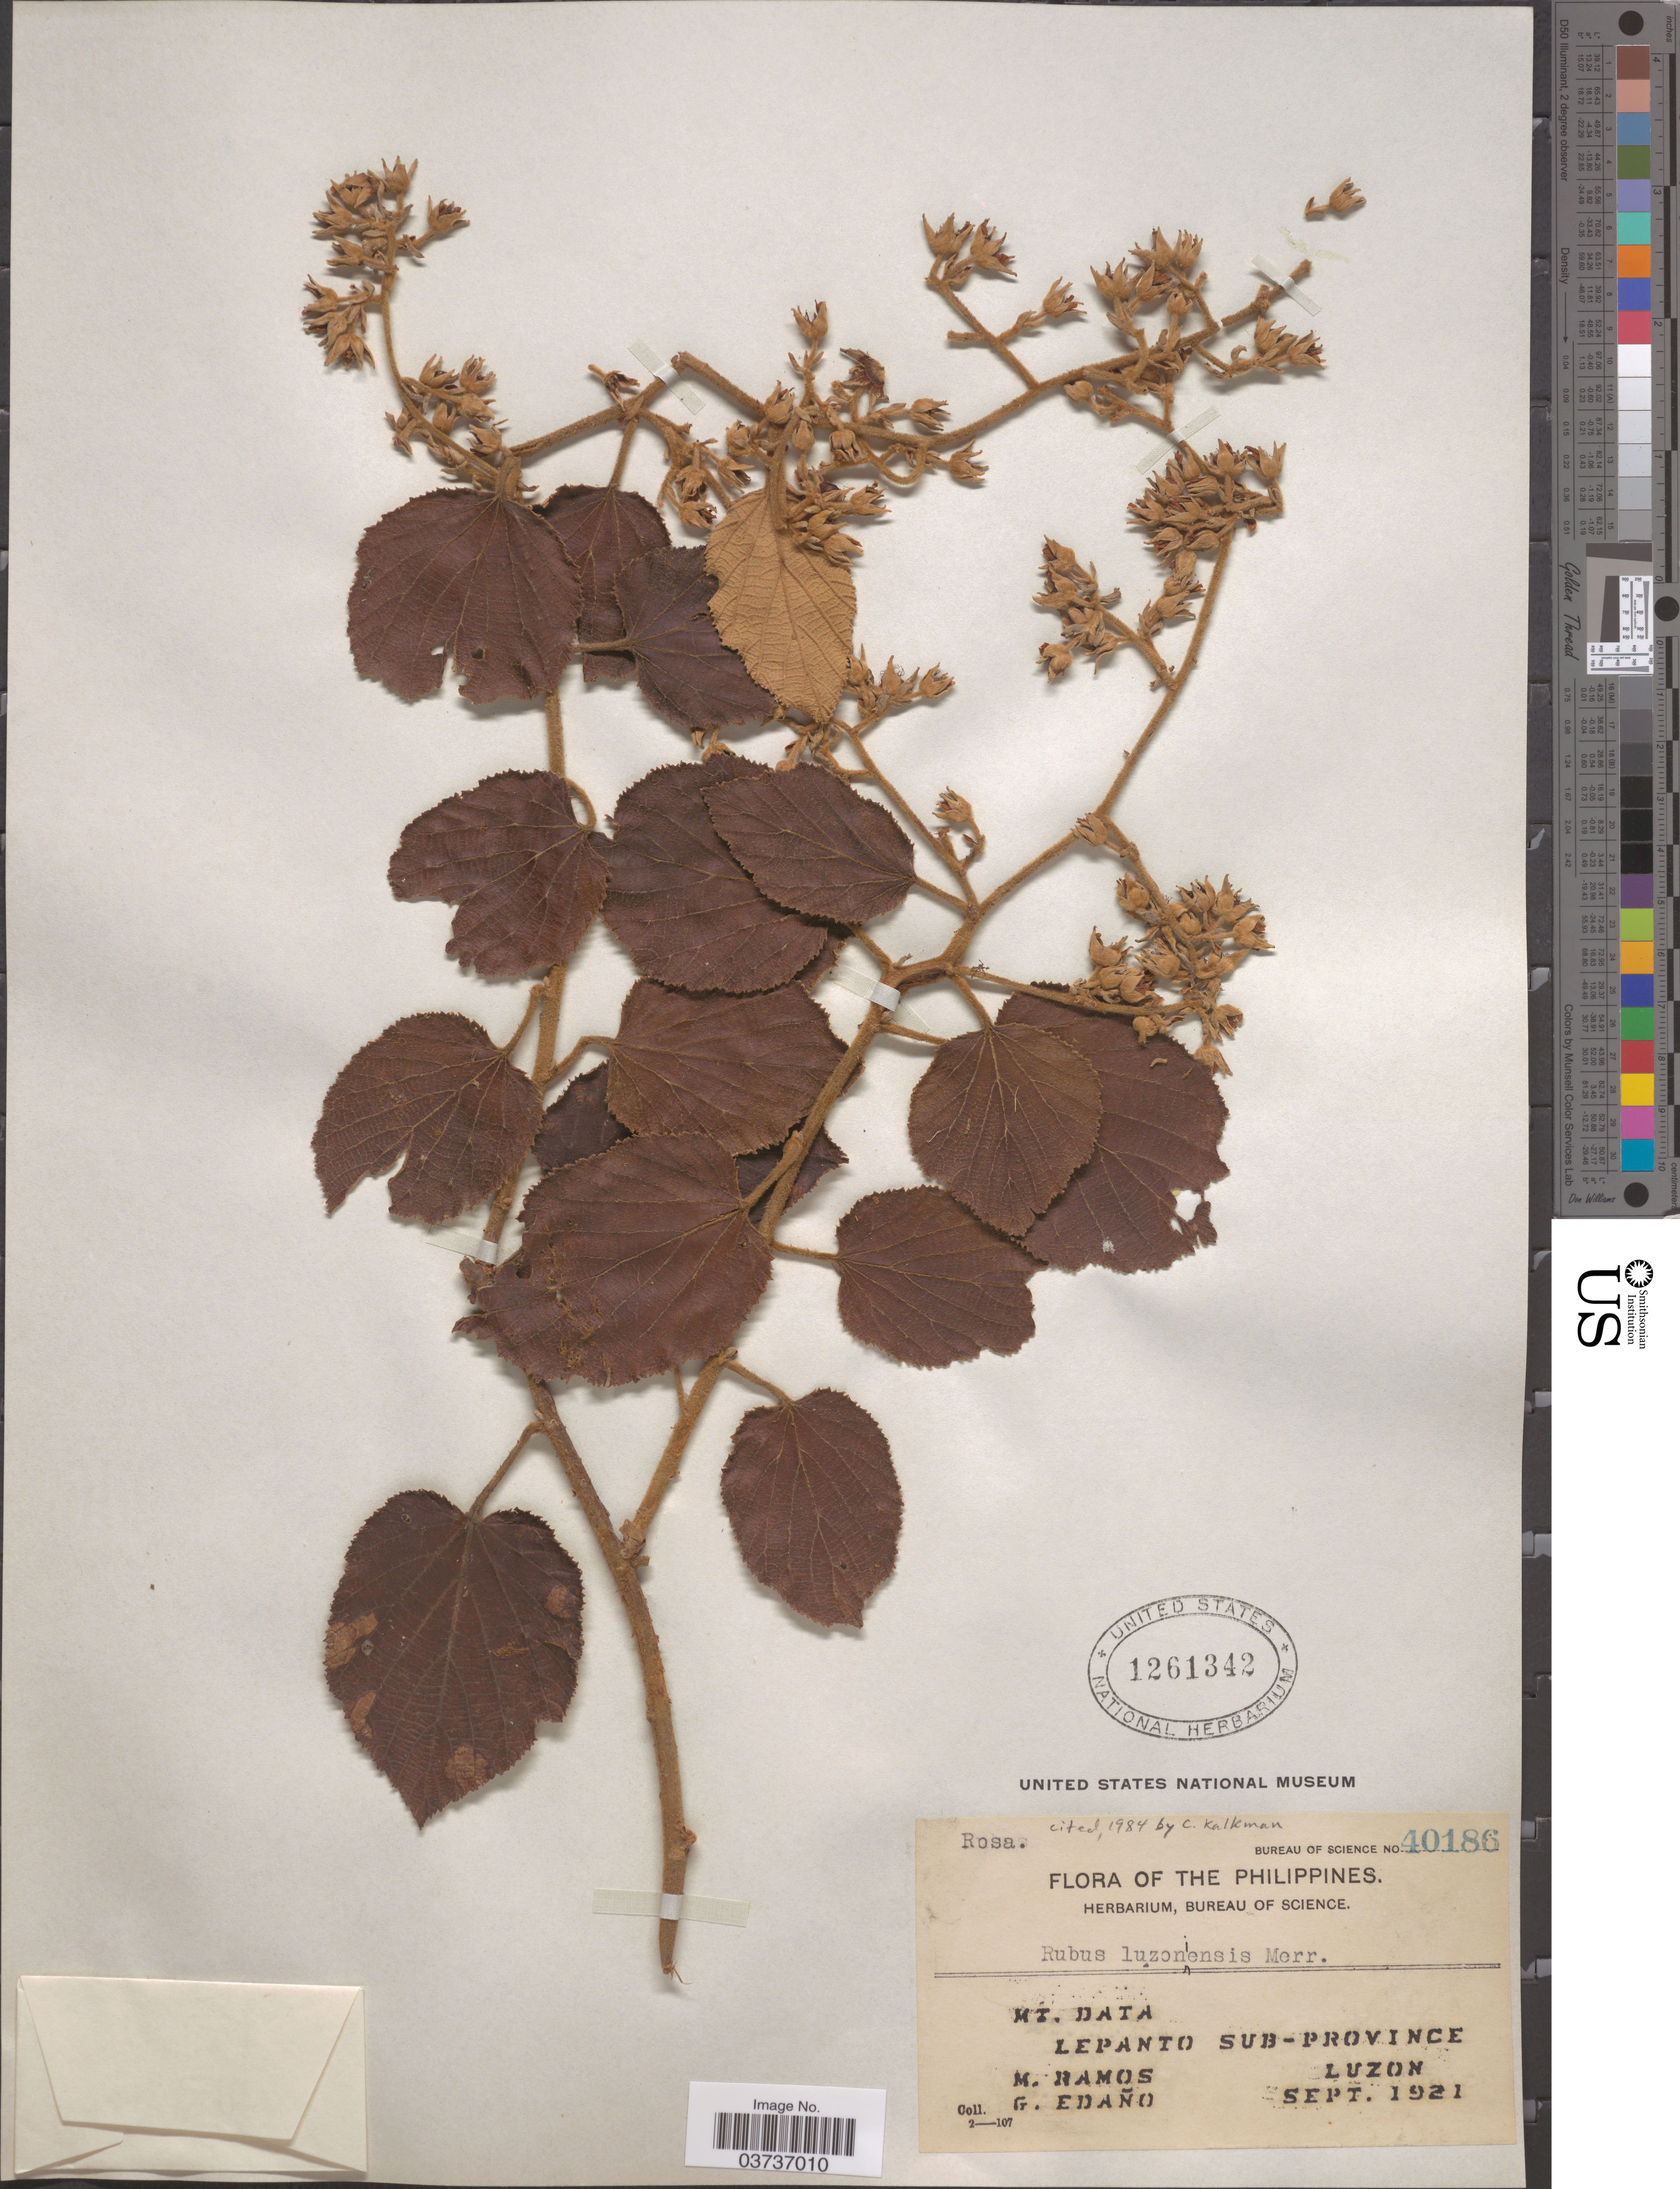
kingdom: Plantae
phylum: Tracheophyta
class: Magnoliopsida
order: Rosales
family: Rosaceae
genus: Rubus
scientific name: Rubus luzoniensis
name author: Merr.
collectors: M. Ramos & G. Edaño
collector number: Bureau of Science 40186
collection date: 1921-09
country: Philippines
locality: Mt. Data. Lepanto Sub-Province. Luzon.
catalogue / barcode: US 1261342